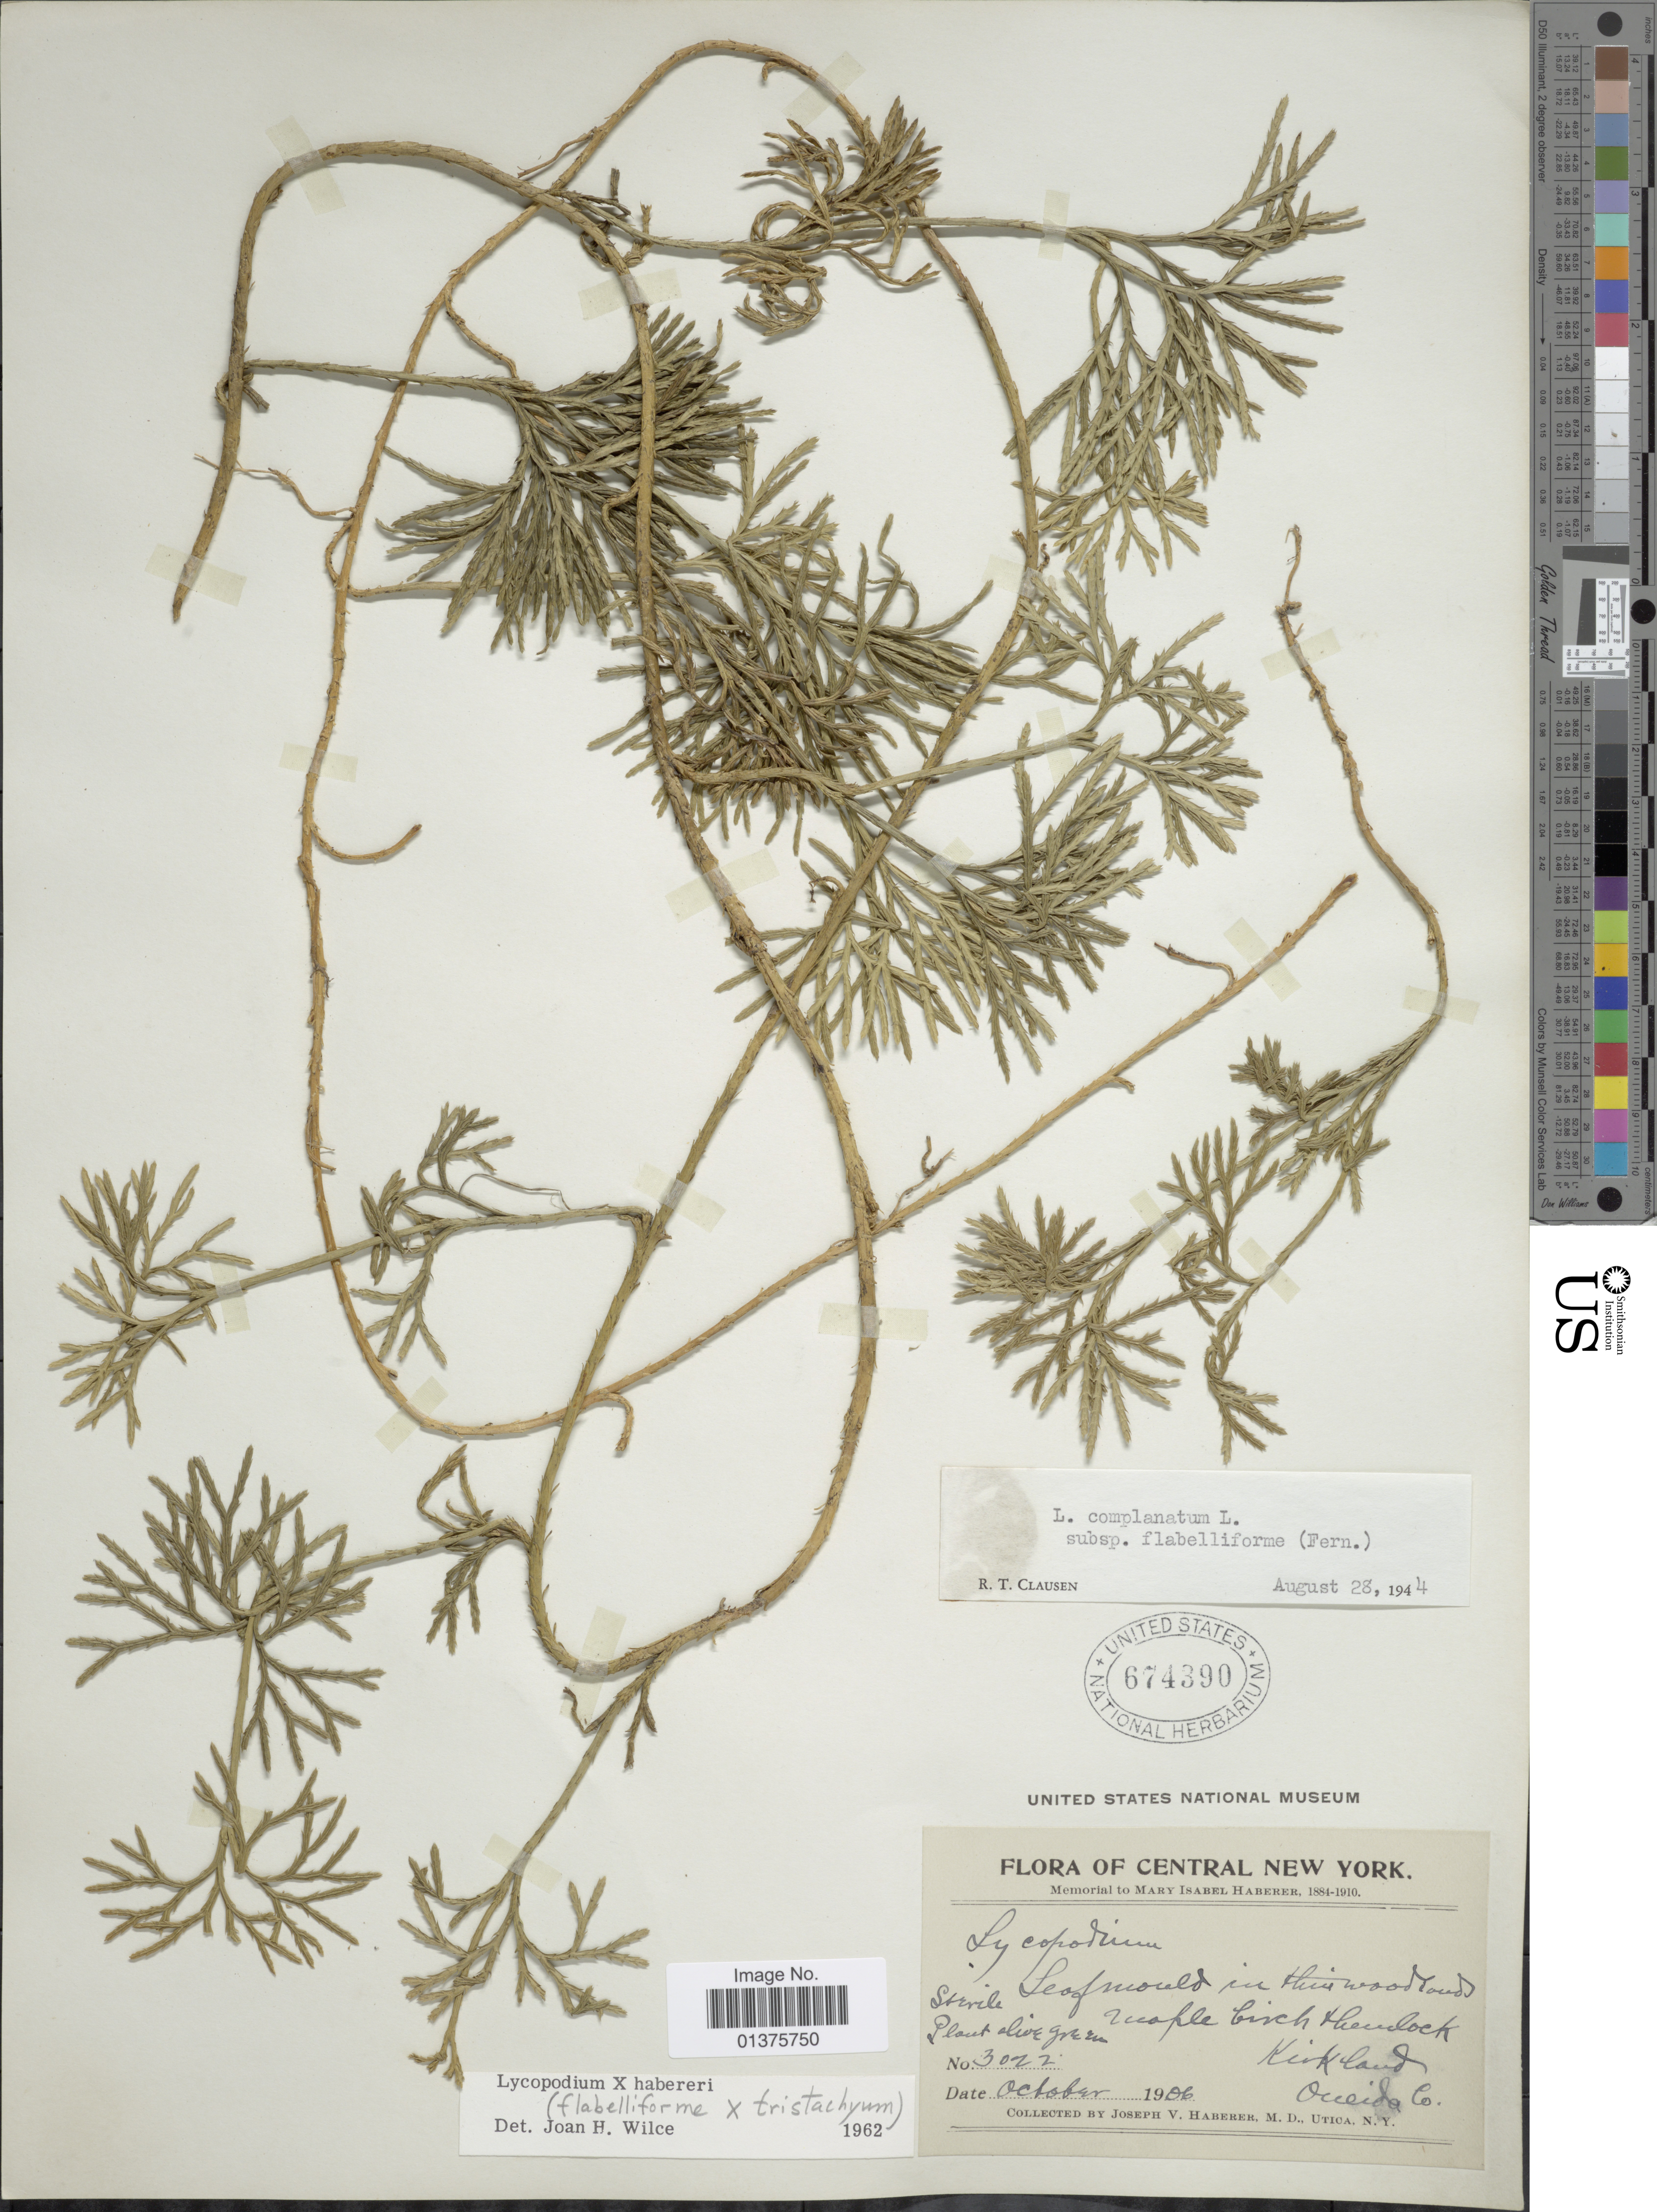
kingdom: Plantae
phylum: Tracheophyta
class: Lycopodiopsida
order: Lycopodiales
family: Lycopodiaceae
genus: Diphasiastrum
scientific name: Diphasiastrum x habereri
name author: (House) Holub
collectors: J. V. Haberer & M. Utica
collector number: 3022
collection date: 1906-10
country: United States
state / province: New York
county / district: Oneida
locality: Central New York, Maple, birch and Hemlock, Kirkland, Oneida Co.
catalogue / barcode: US 674390